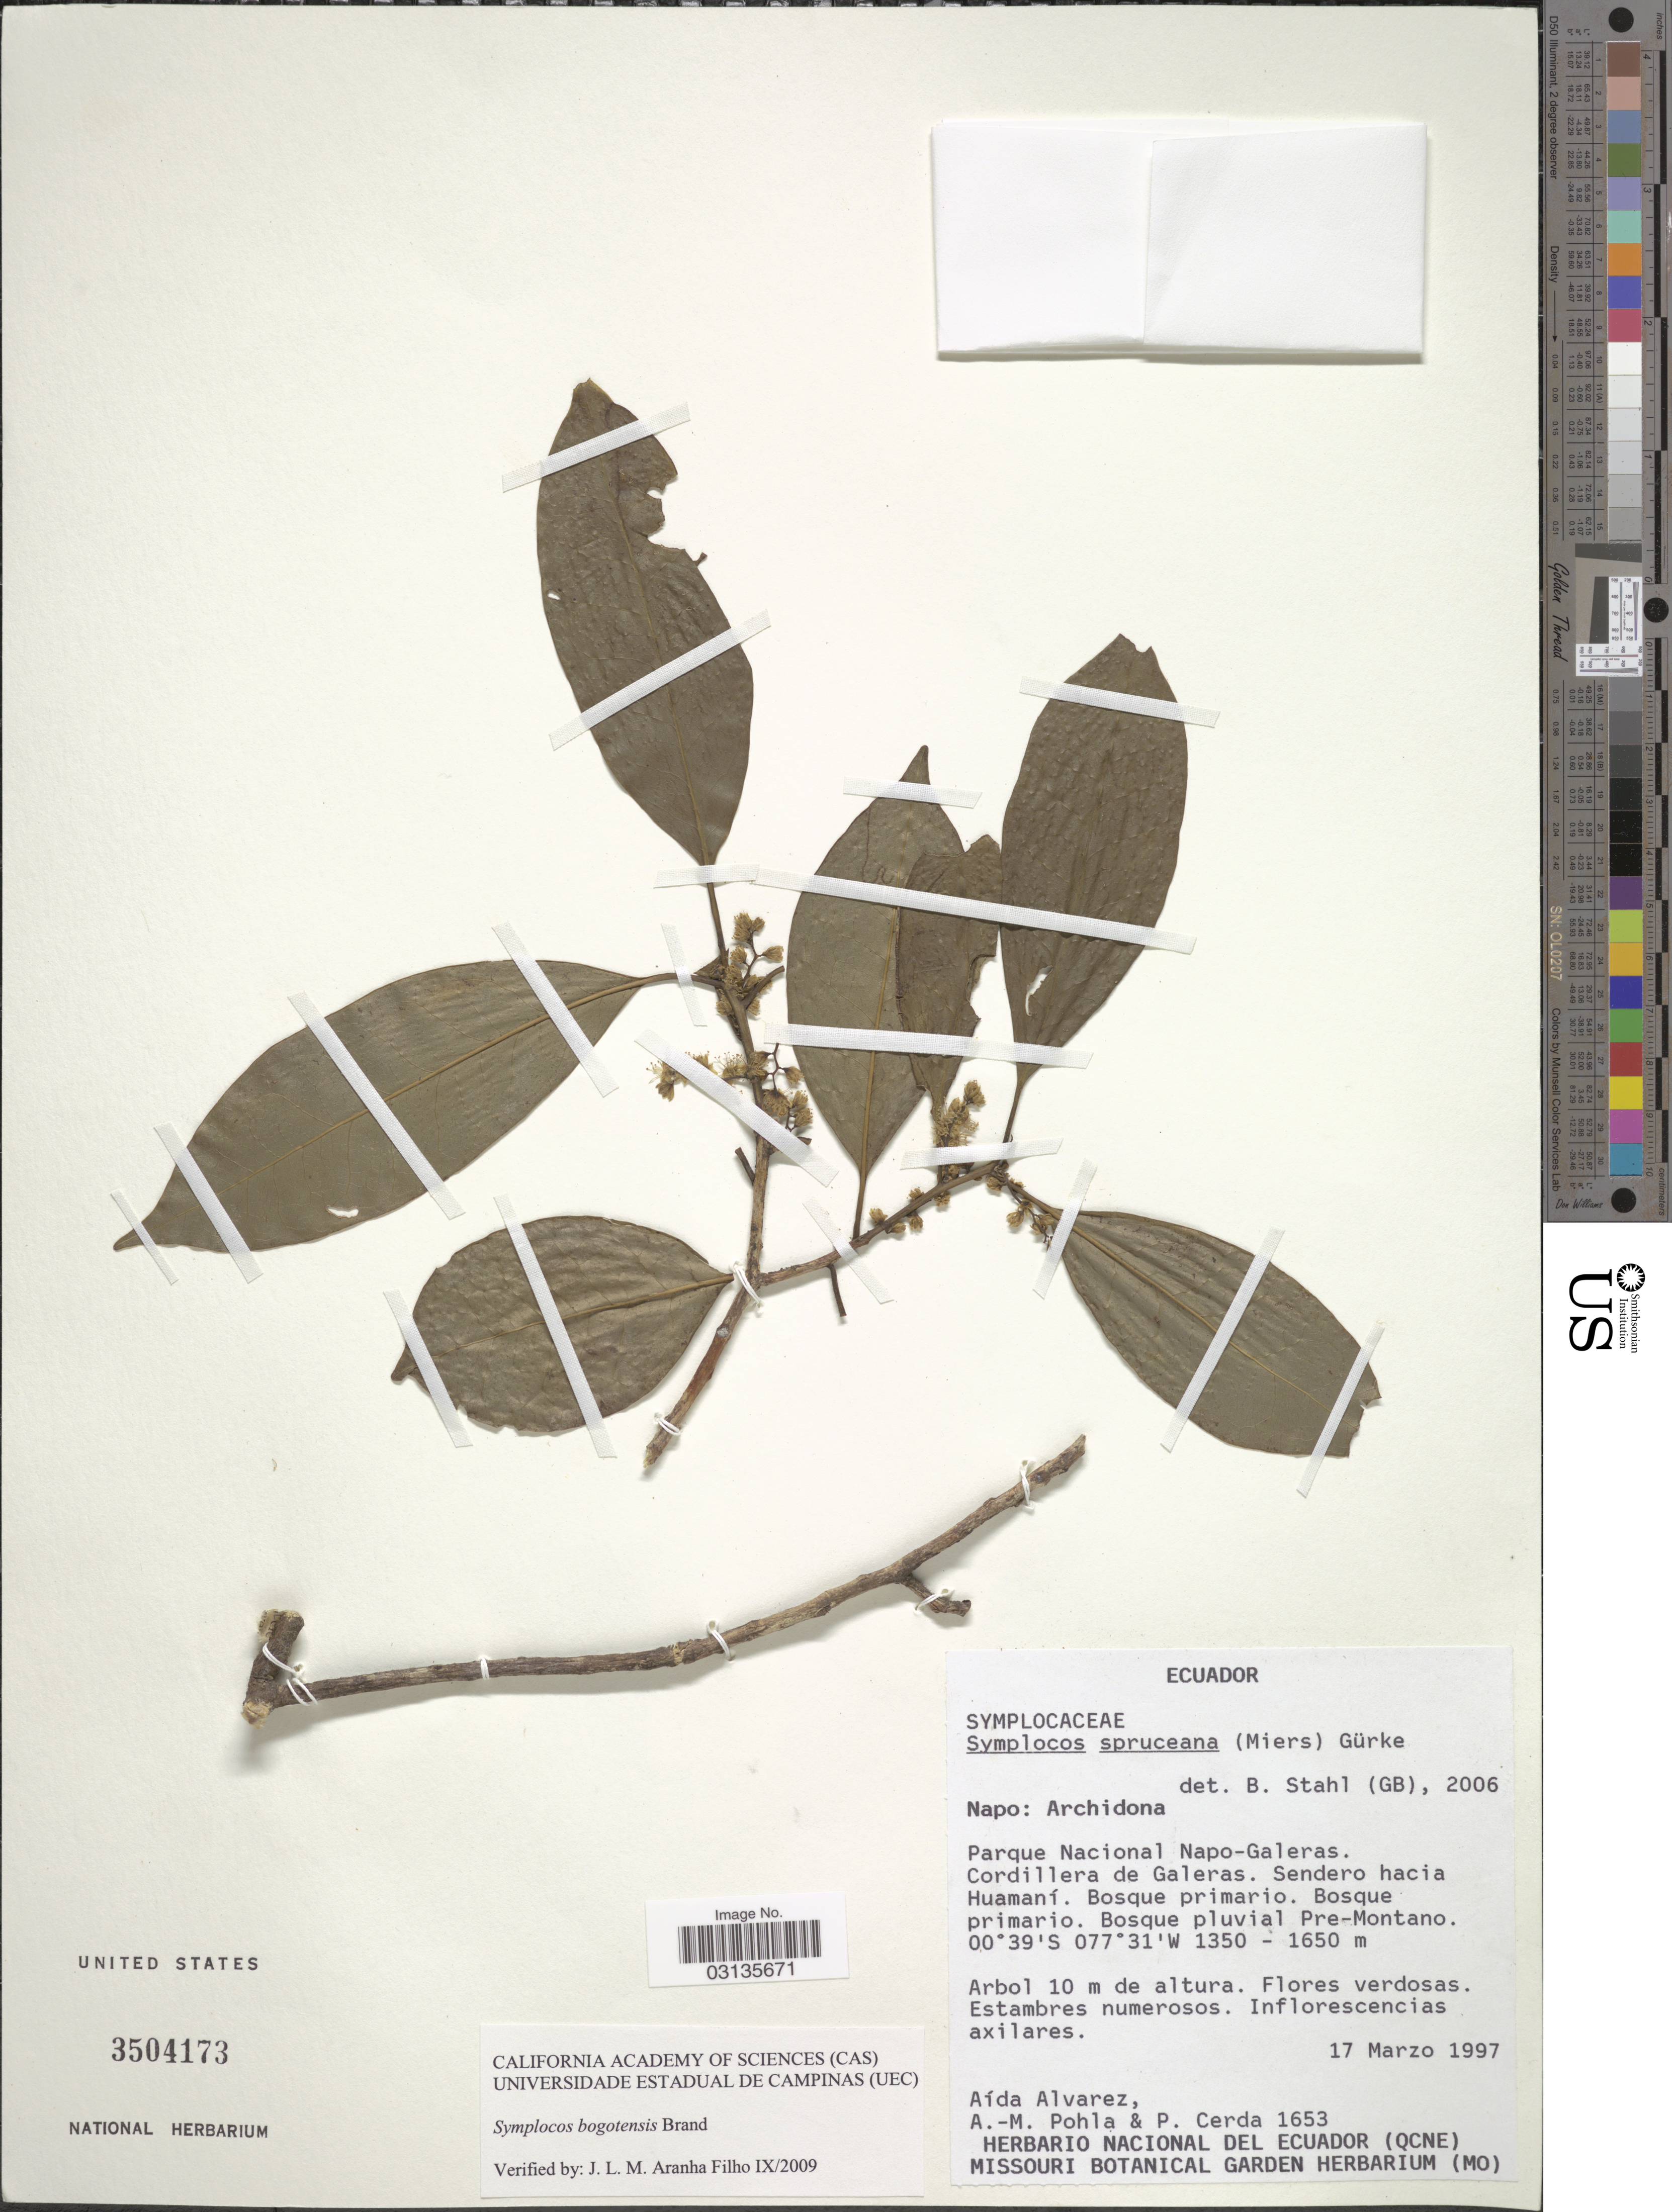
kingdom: Plantae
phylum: Tracheophyta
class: Magnoliopsida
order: Ericales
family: Symplocaceae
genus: Symplocos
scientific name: Symplocos bogotensis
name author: Brand in Engl.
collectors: A. Alvarez, A. Pohla & P. Cerda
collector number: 1653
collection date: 1997-03-17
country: Ecuador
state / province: Napo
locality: Archidona. Parque Nacional Napo-Galeras. Cordillera de Galeras. Sendero hacia Huamaní. Bosque pluvial Pre-Montano.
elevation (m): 1350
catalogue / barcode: US 3504173